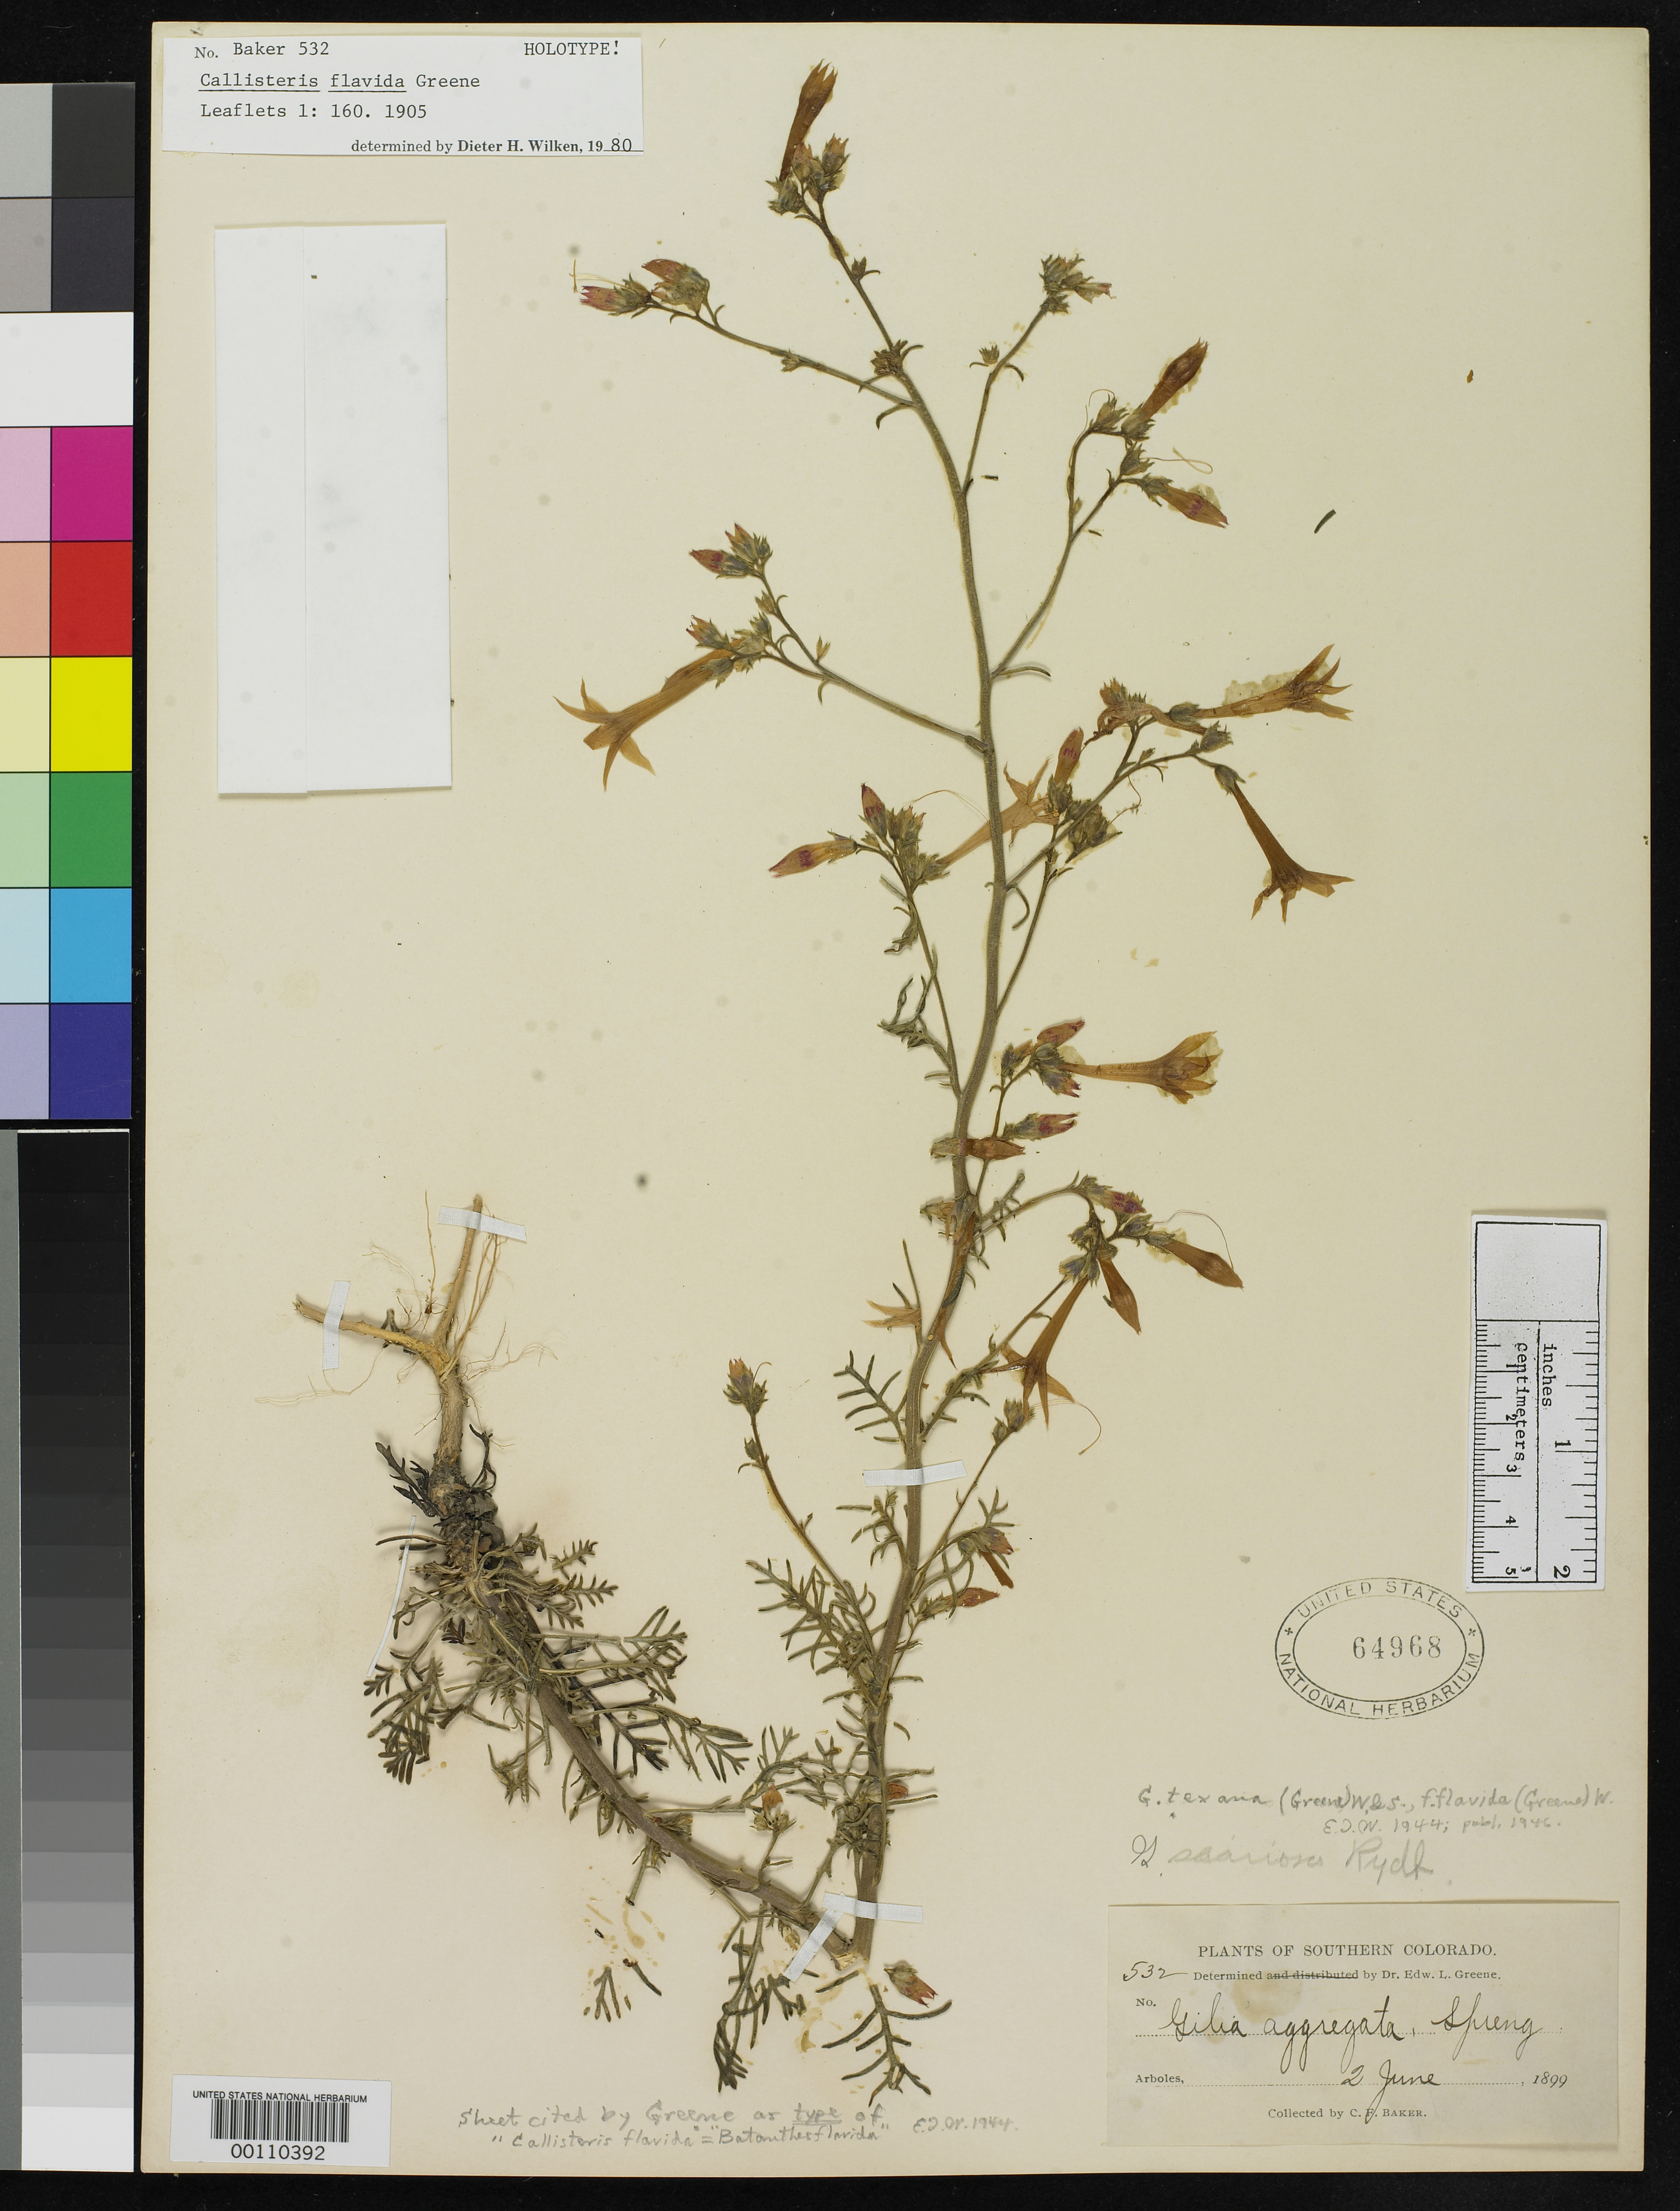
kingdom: Plantae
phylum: Tracheophyta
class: Magnoliopsida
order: Ericales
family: Polemoniaceae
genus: Callisteris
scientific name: Callisteris flavida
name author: Greene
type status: Holotype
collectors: C. F. Baker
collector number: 532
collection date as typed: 02 Jun 1899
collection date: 1899-06-02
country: United States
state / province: Colorado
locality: Arboles.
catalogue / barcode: US 64968